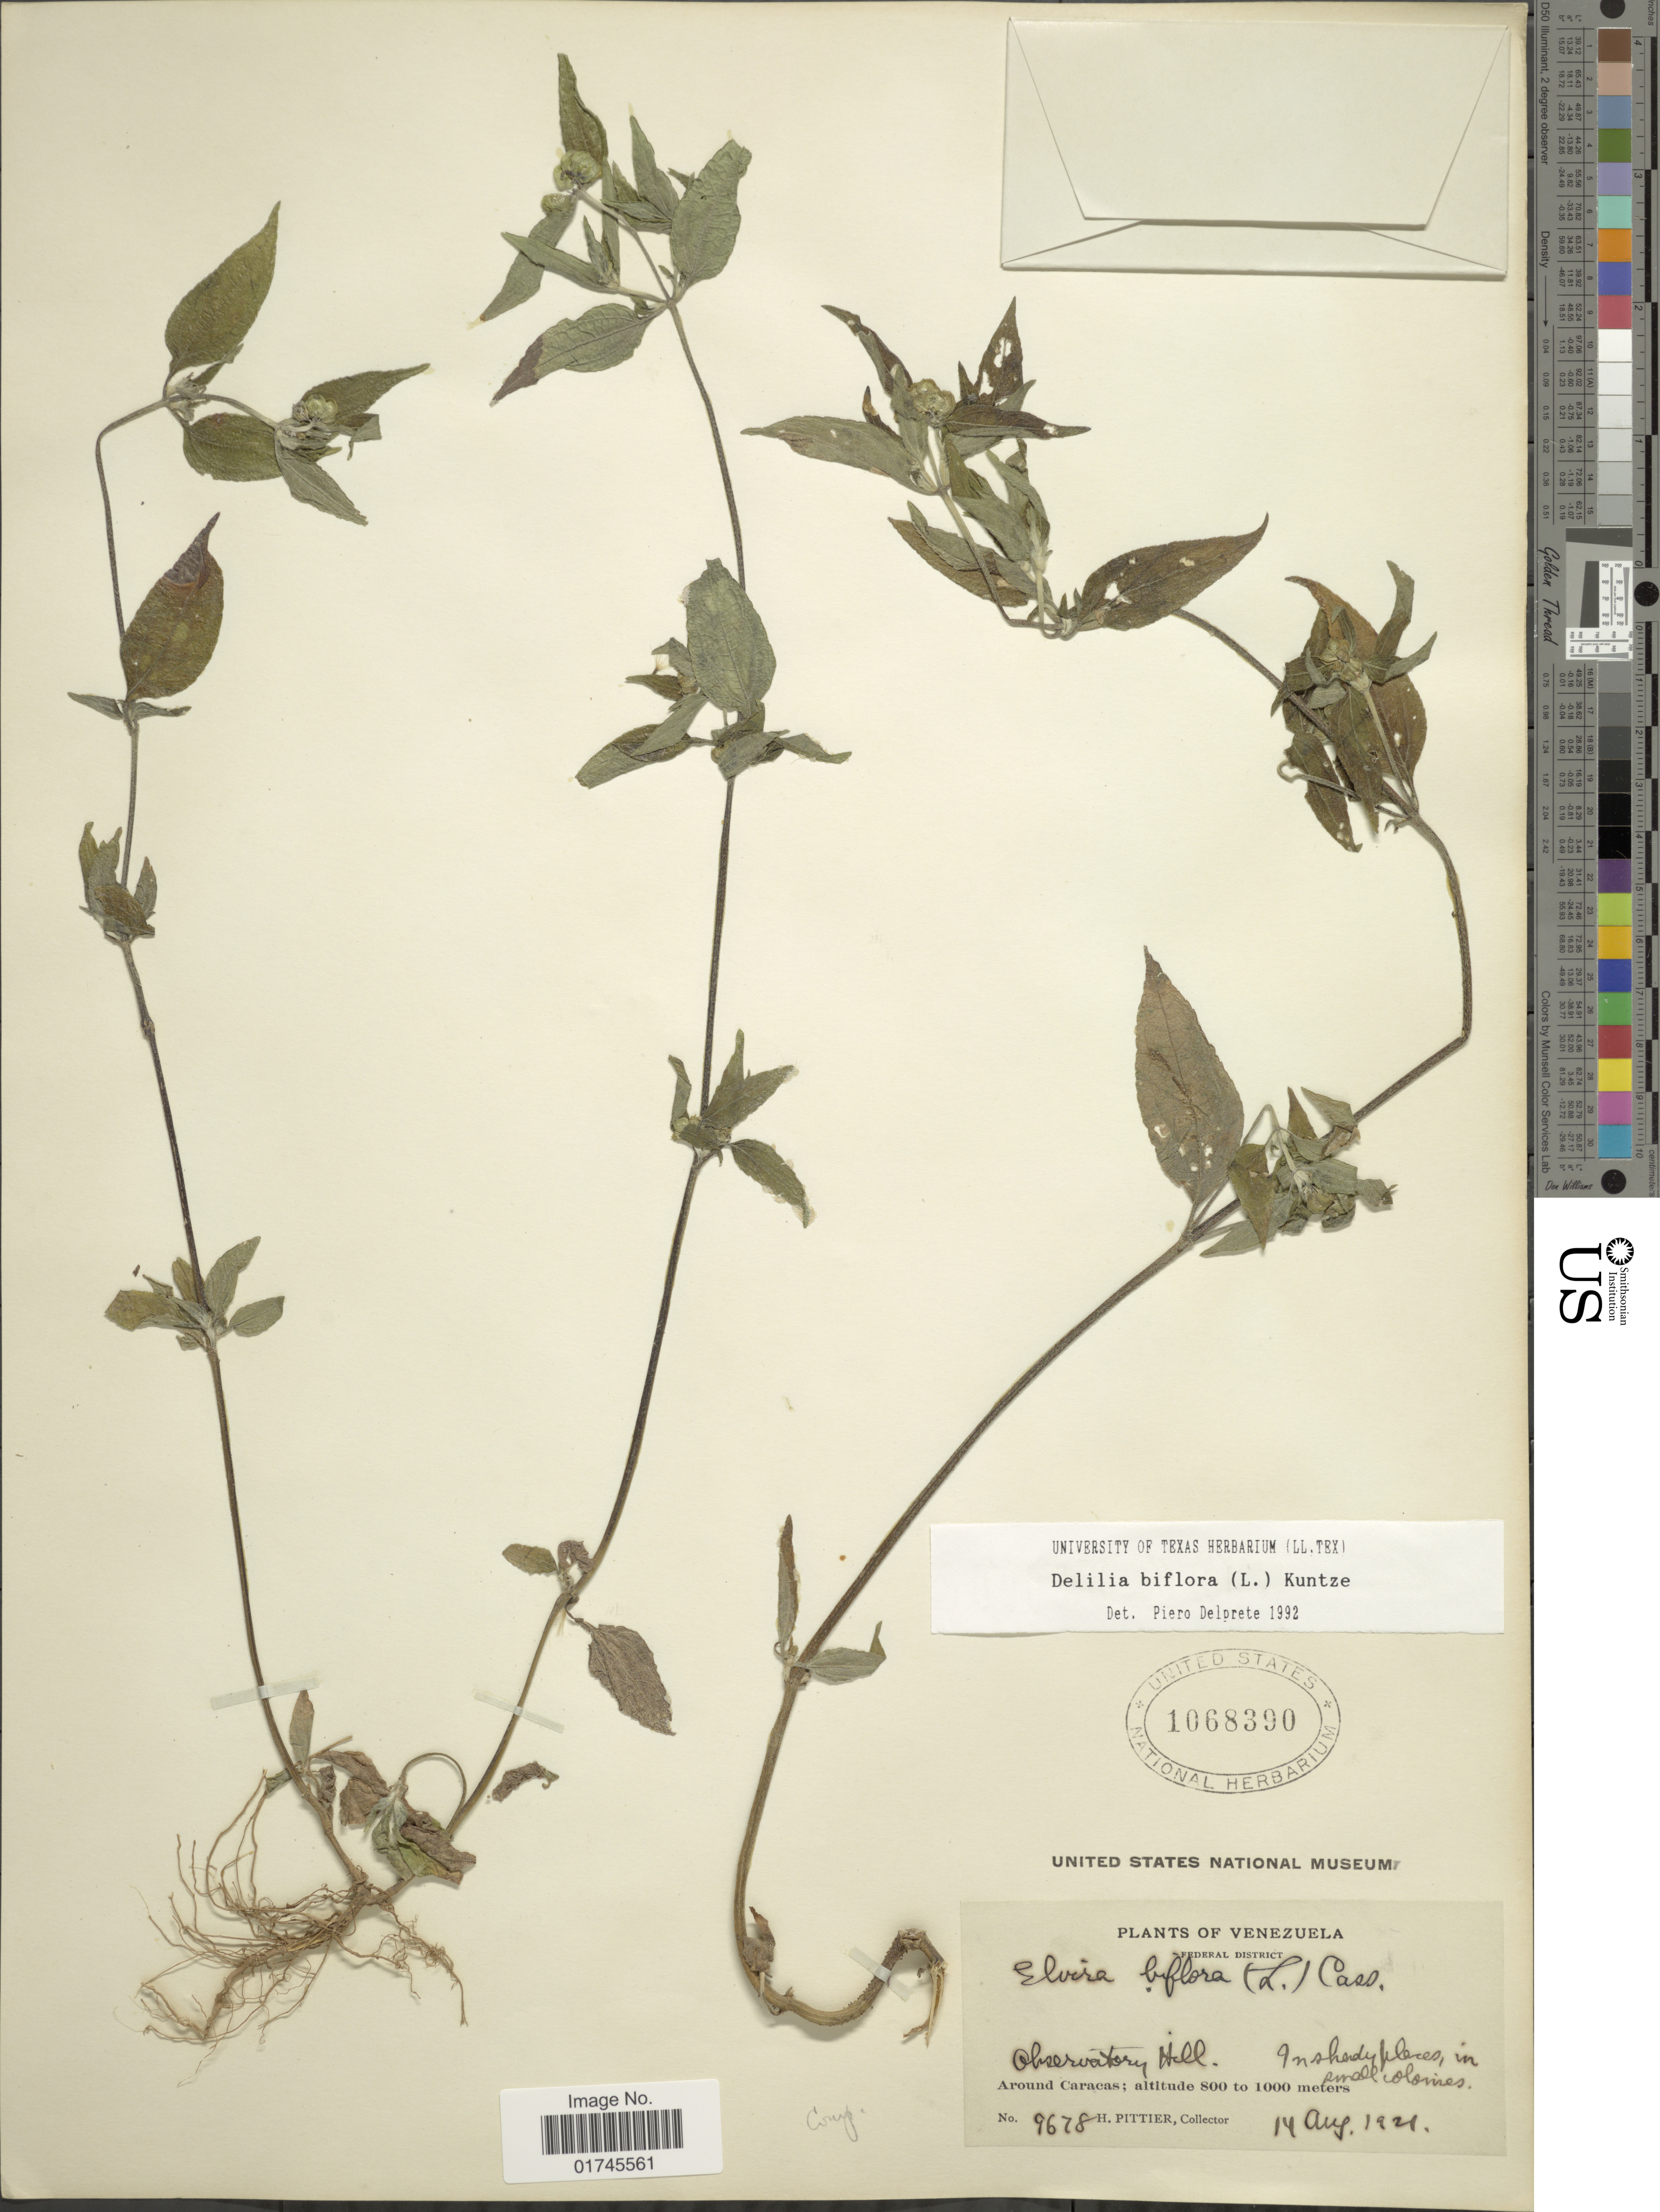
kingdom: Plantae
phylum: Tracheophyta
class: Magnoliopsida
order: Asterales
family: Asteraceae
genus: Delilia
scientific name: Delilia biflora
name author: (L.) Kuntze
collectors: H. F. Pittier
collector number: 9678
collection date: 1921-08-14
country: Venezuela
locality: Federal District, Observation Hill, In shady places, in small colonies, Around Caracas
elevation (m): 800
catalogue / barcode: US 1068390